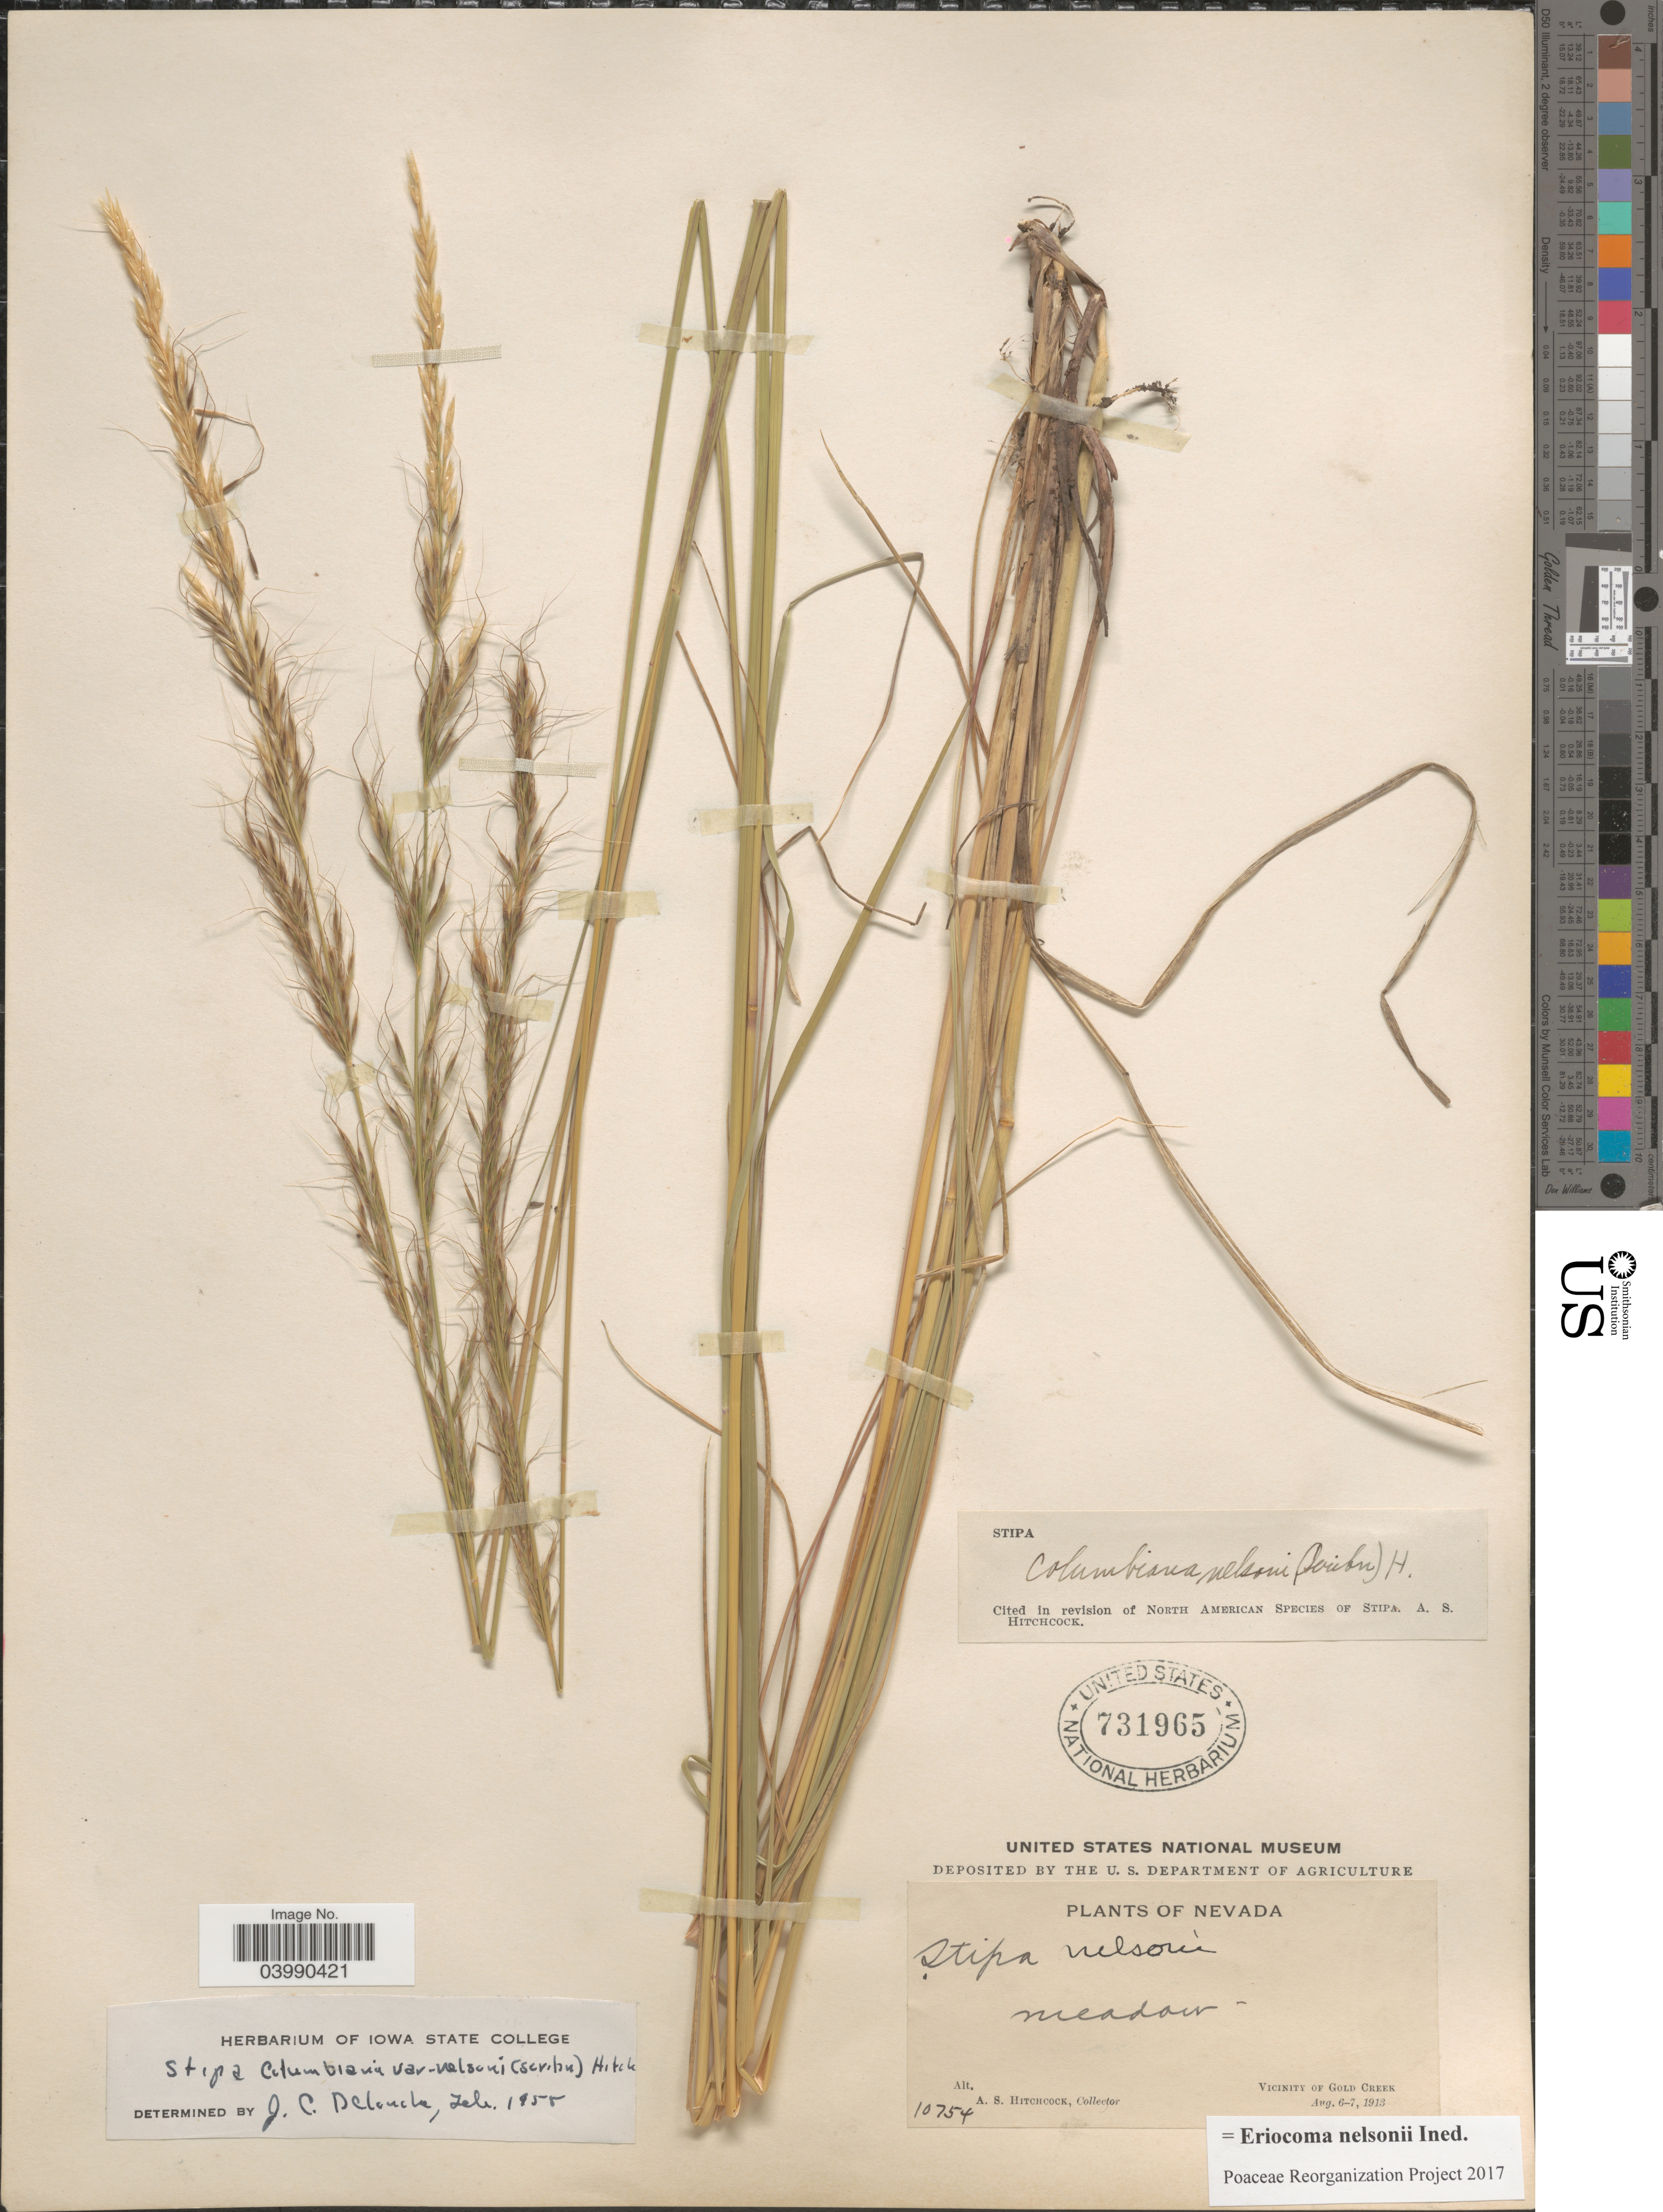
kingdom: Plantae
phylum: Tracheophyta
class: Liliopsida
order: Poales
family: Poaceae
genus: Eriocoma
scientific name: Eriocoma nelsonii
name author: (Scribn.) Romasch.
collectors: A. S. Hitchcock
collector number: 10754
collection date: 1913-08-06/1913-08-07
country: United States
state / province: Nevada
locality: Meadow. Vicinity of Gold Creek.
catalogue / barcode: US 731965